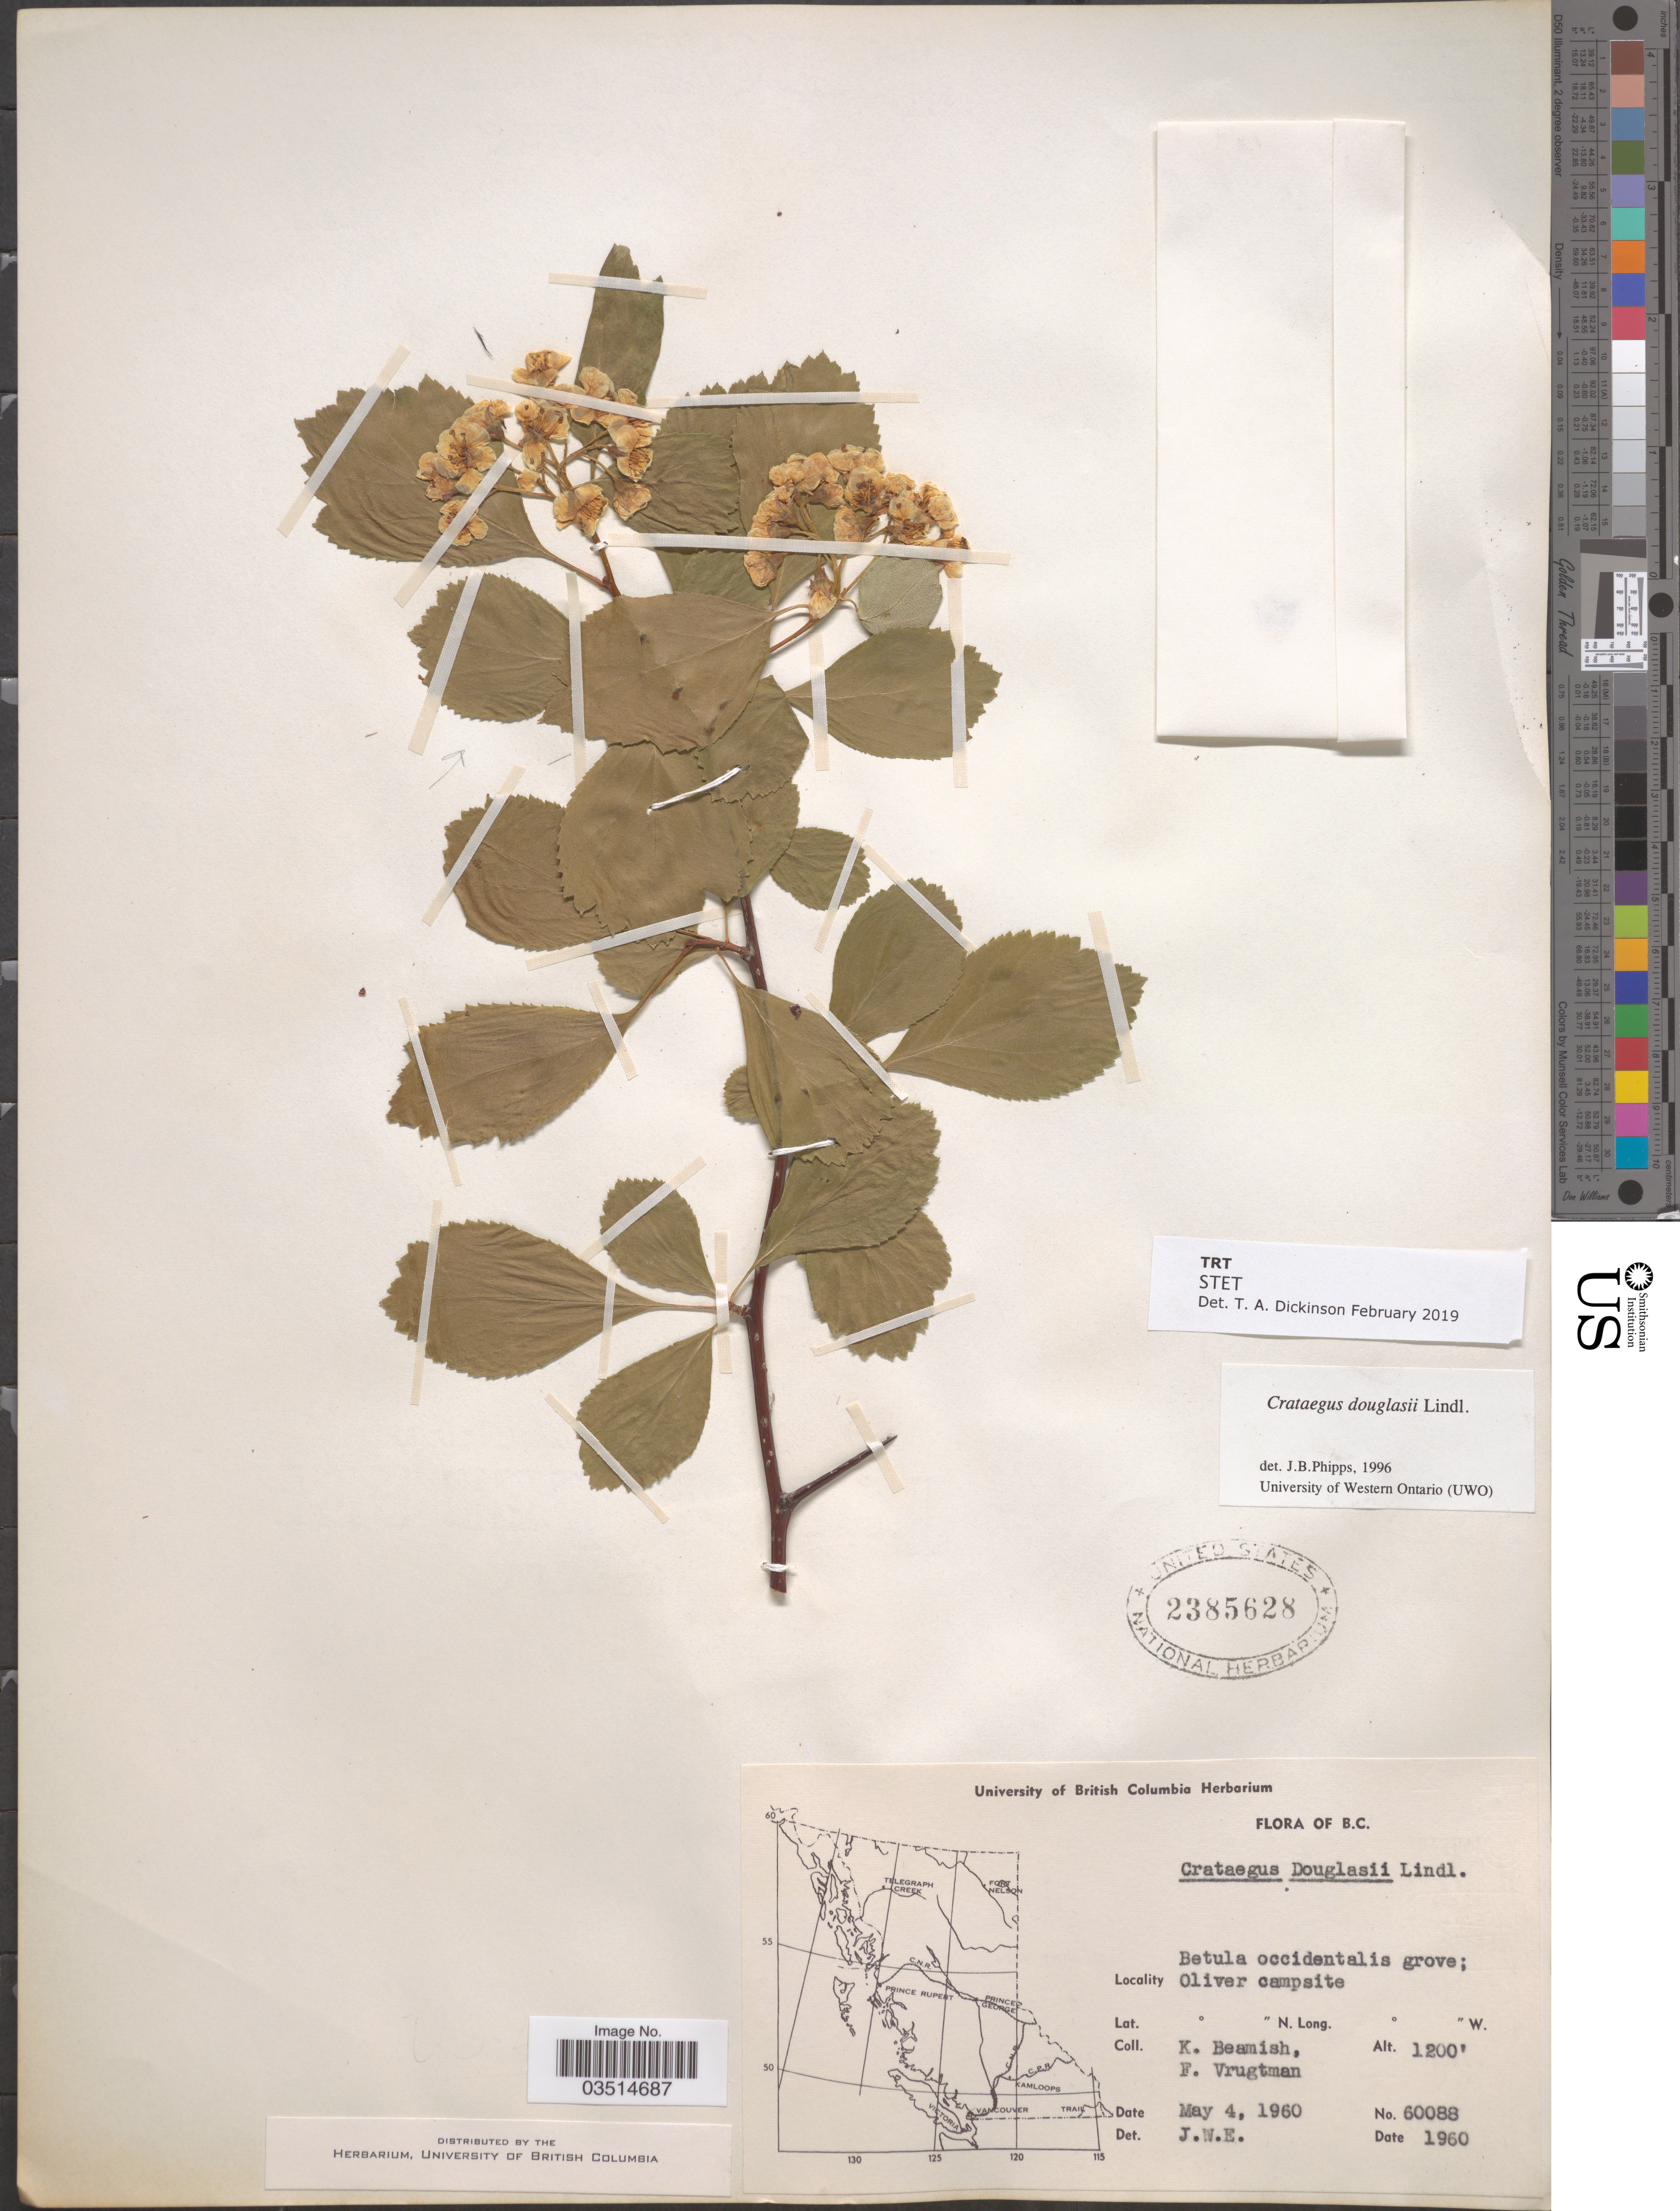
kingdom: Plantae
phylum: Tracheophyta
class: Magnoliopsida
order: Rosales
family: Rosaceae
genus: Crataegus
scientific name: Crataegus douglasii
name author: Lindl.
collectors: K. Beamish & F. Vrugtman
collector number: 60088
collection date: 1960-05-04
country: Canada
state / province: British Columbia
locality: Oliver campsite.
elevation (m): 366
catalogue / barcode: US 2385628